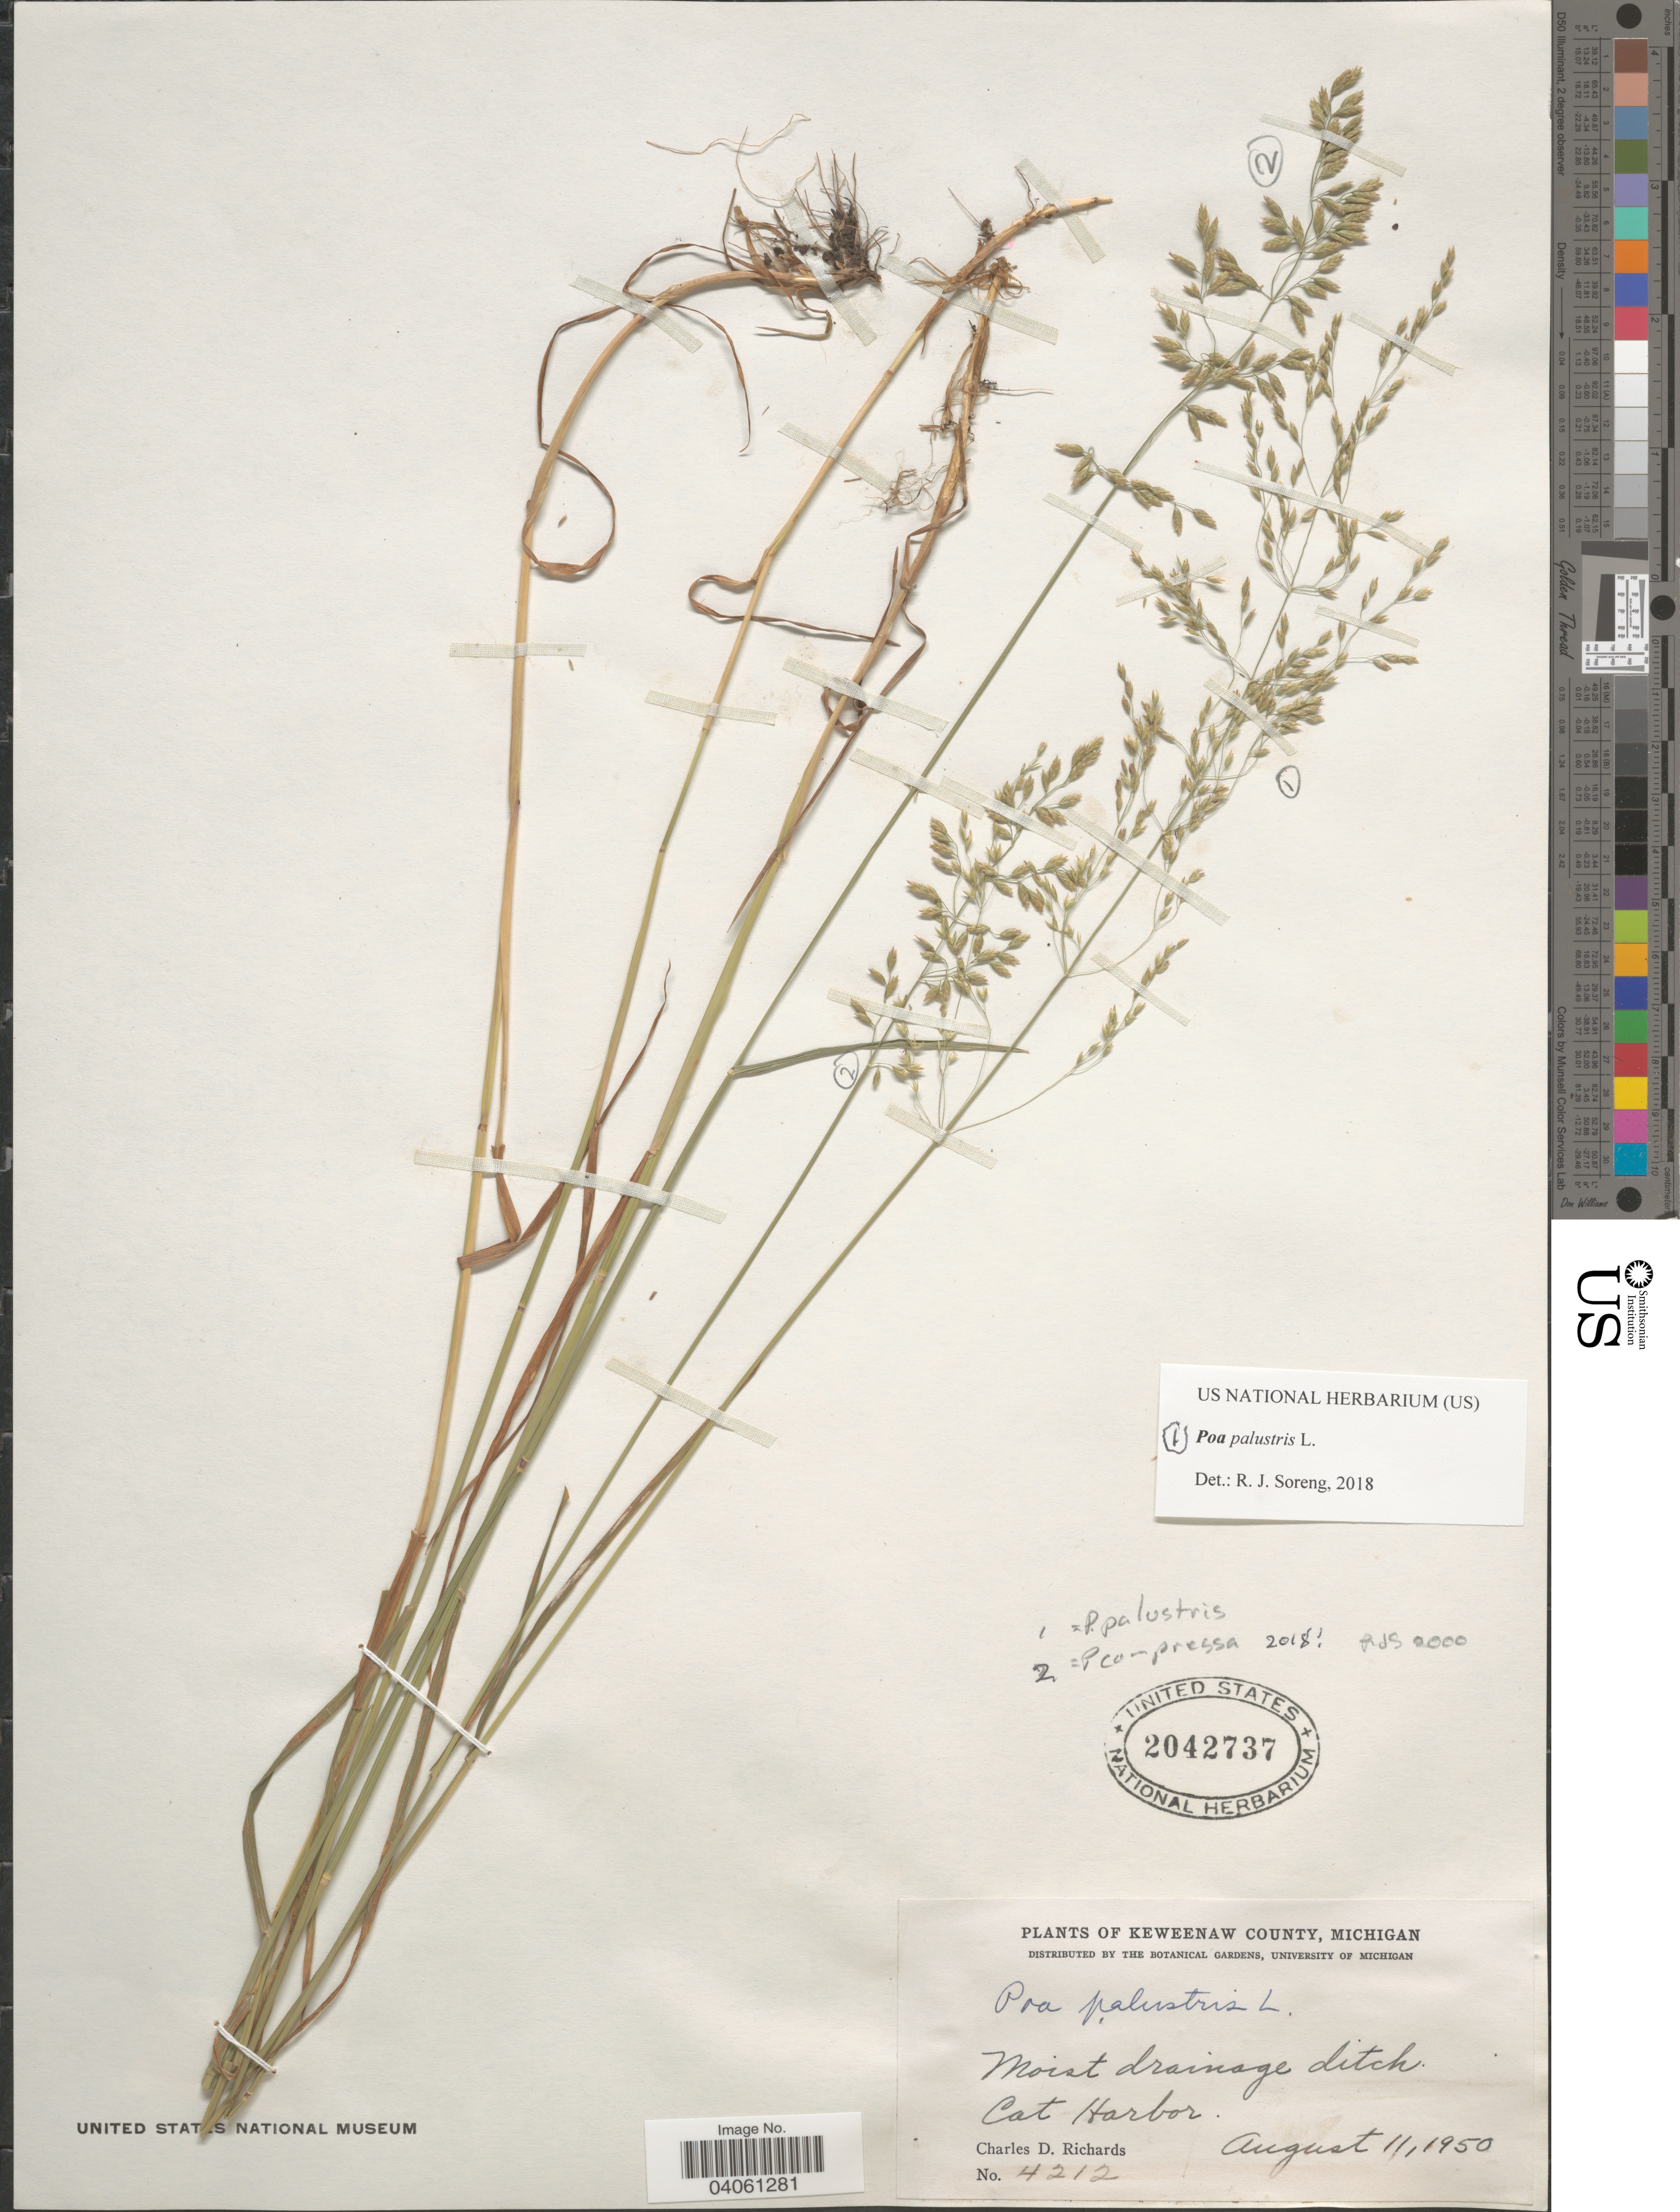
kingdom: Plantae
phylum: Tracheophyta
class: Liliopsida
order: Poales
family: Poaceae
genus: Poa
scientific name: Poa palustris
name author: L.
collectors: C. Richards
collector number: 4212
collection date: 1950-08-11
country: United States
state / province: Michigan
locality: Keweenaw County. Moist drainage ditch Cat Harbor.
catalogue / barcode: US 2042737